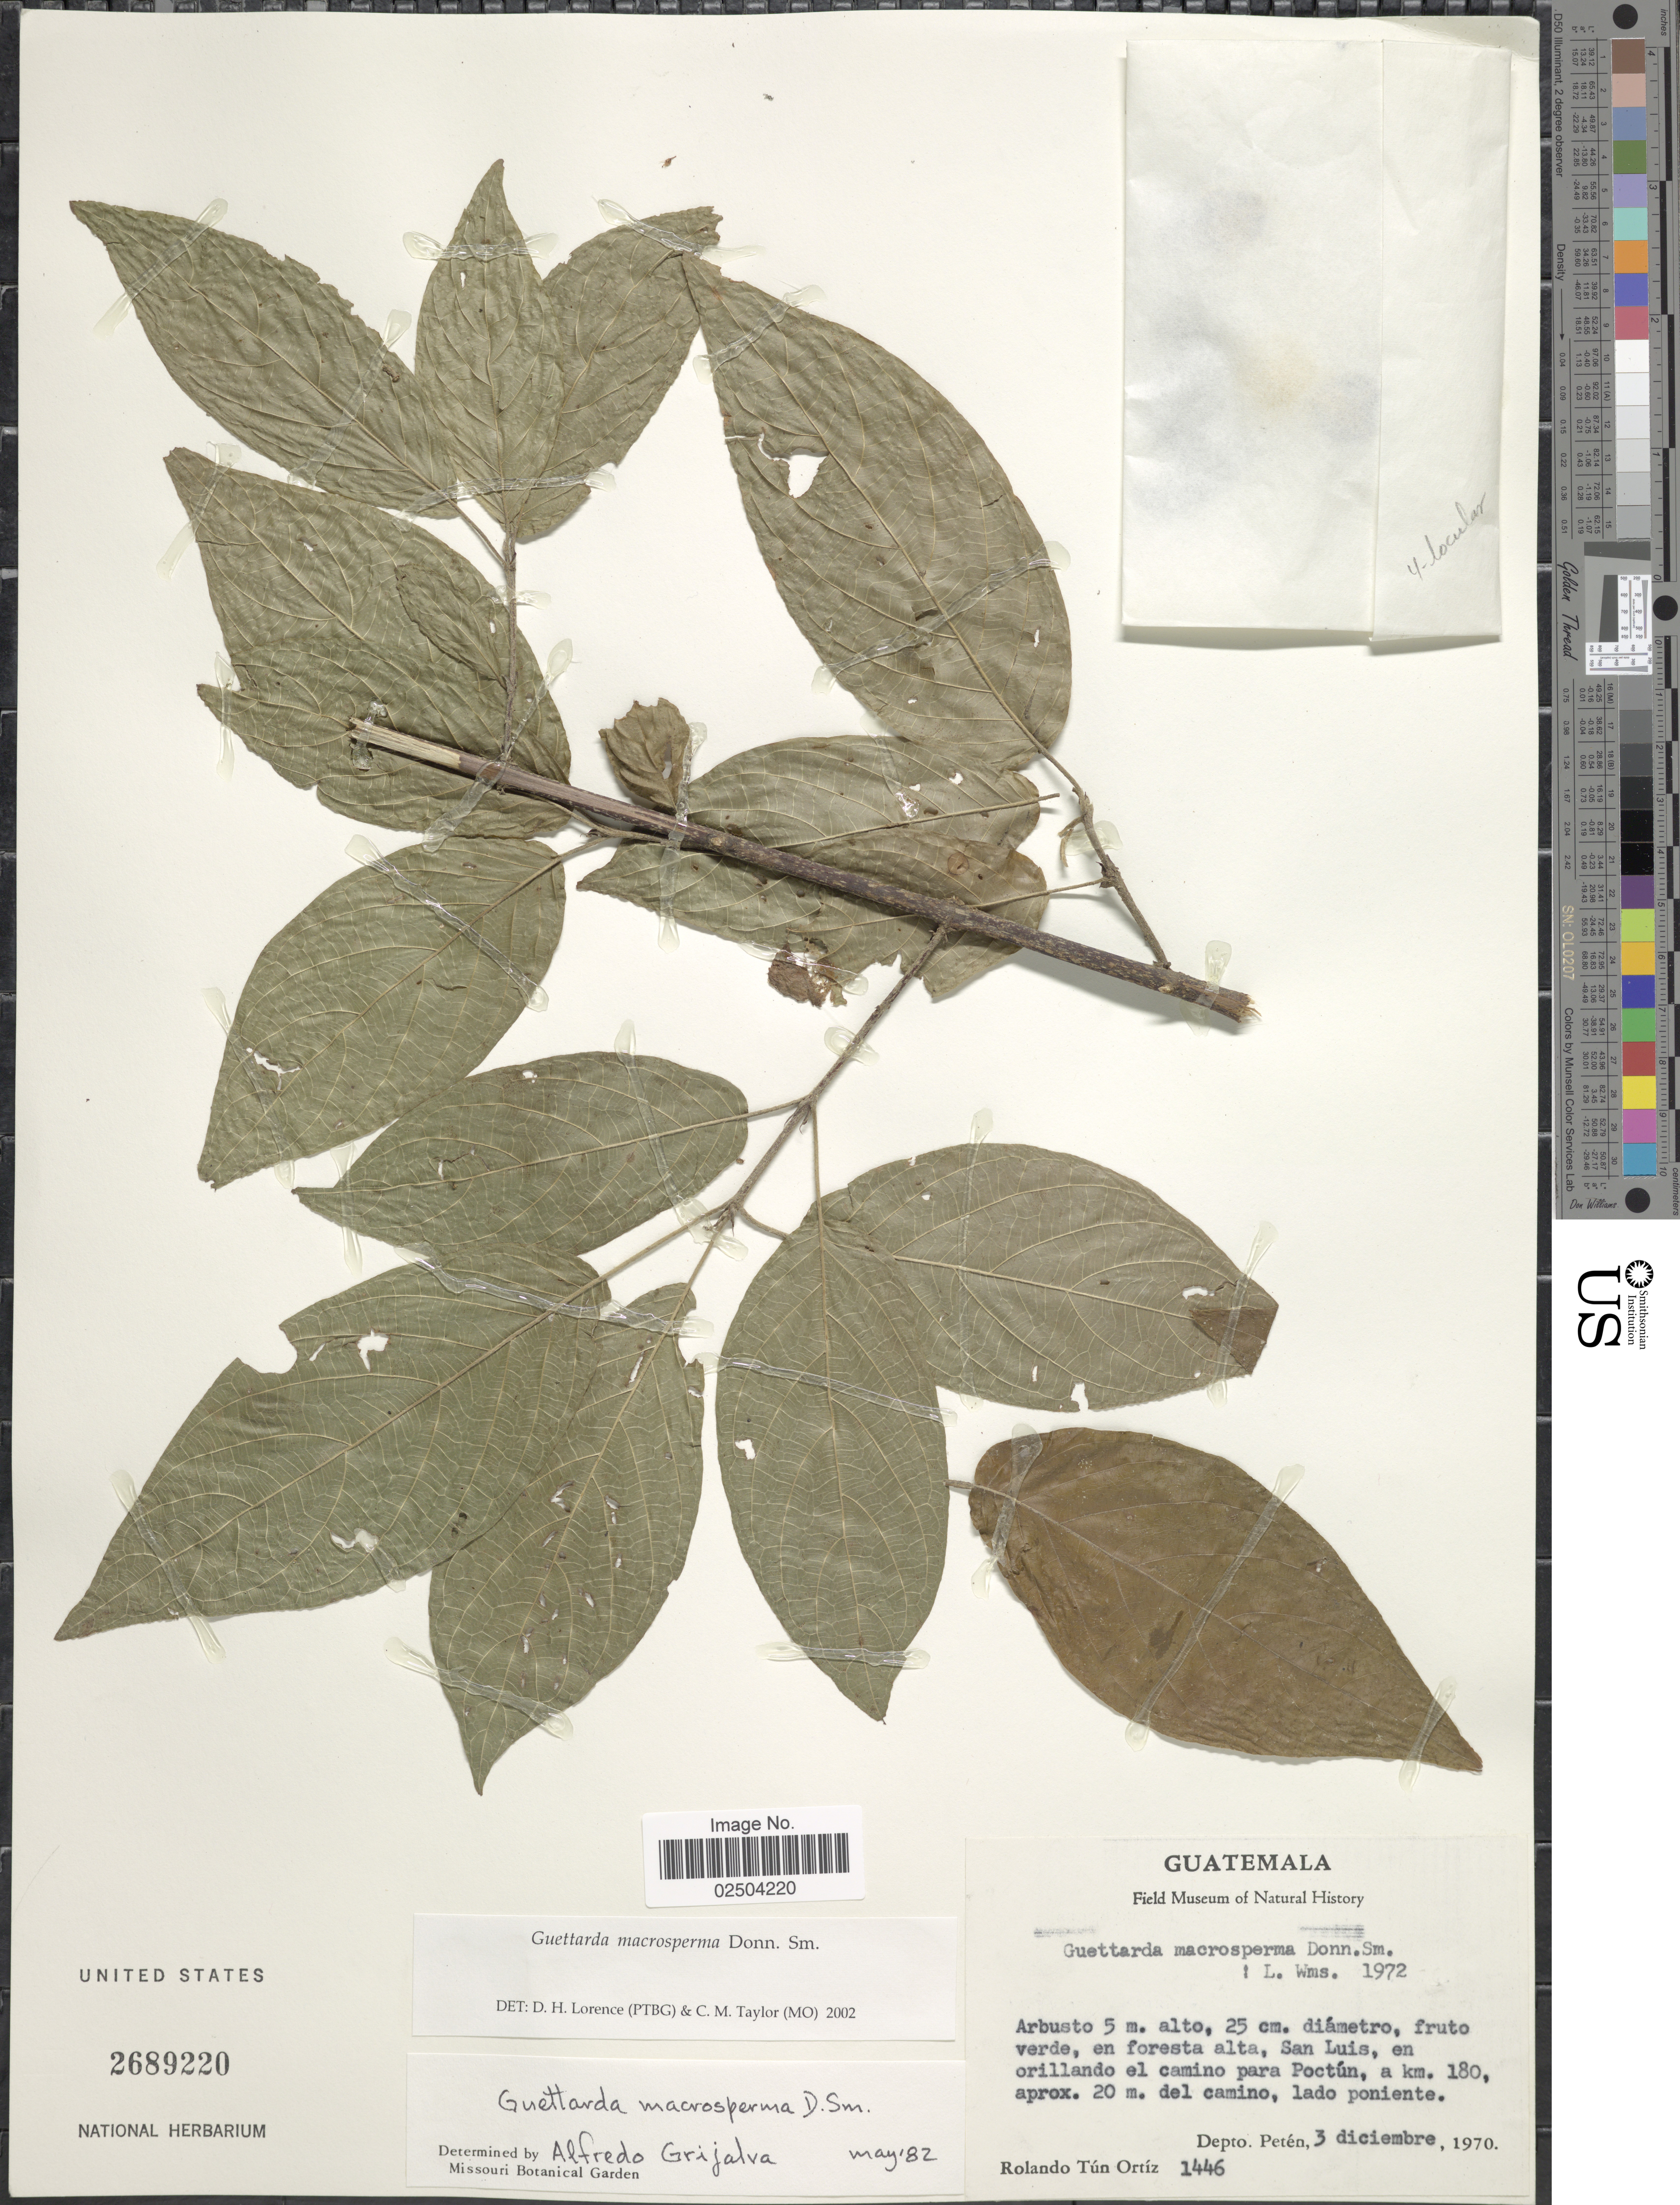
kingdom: Plantae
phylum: Tracheophyta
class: Magnoliopsida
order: Gentianales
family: Rubiaceae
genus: Guettarda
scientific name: Guettarda macrosperma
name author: Donn. Sm.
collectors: R. T. Ortíz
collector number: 1446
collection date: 1970-12-03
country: Guatemala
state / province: El Petén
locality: San Luis, en orillando el camino para Poctun, a km. 180, aprox. 20 m. del camino, lado poniente. Depto. Peten.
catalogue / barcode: US 2689220